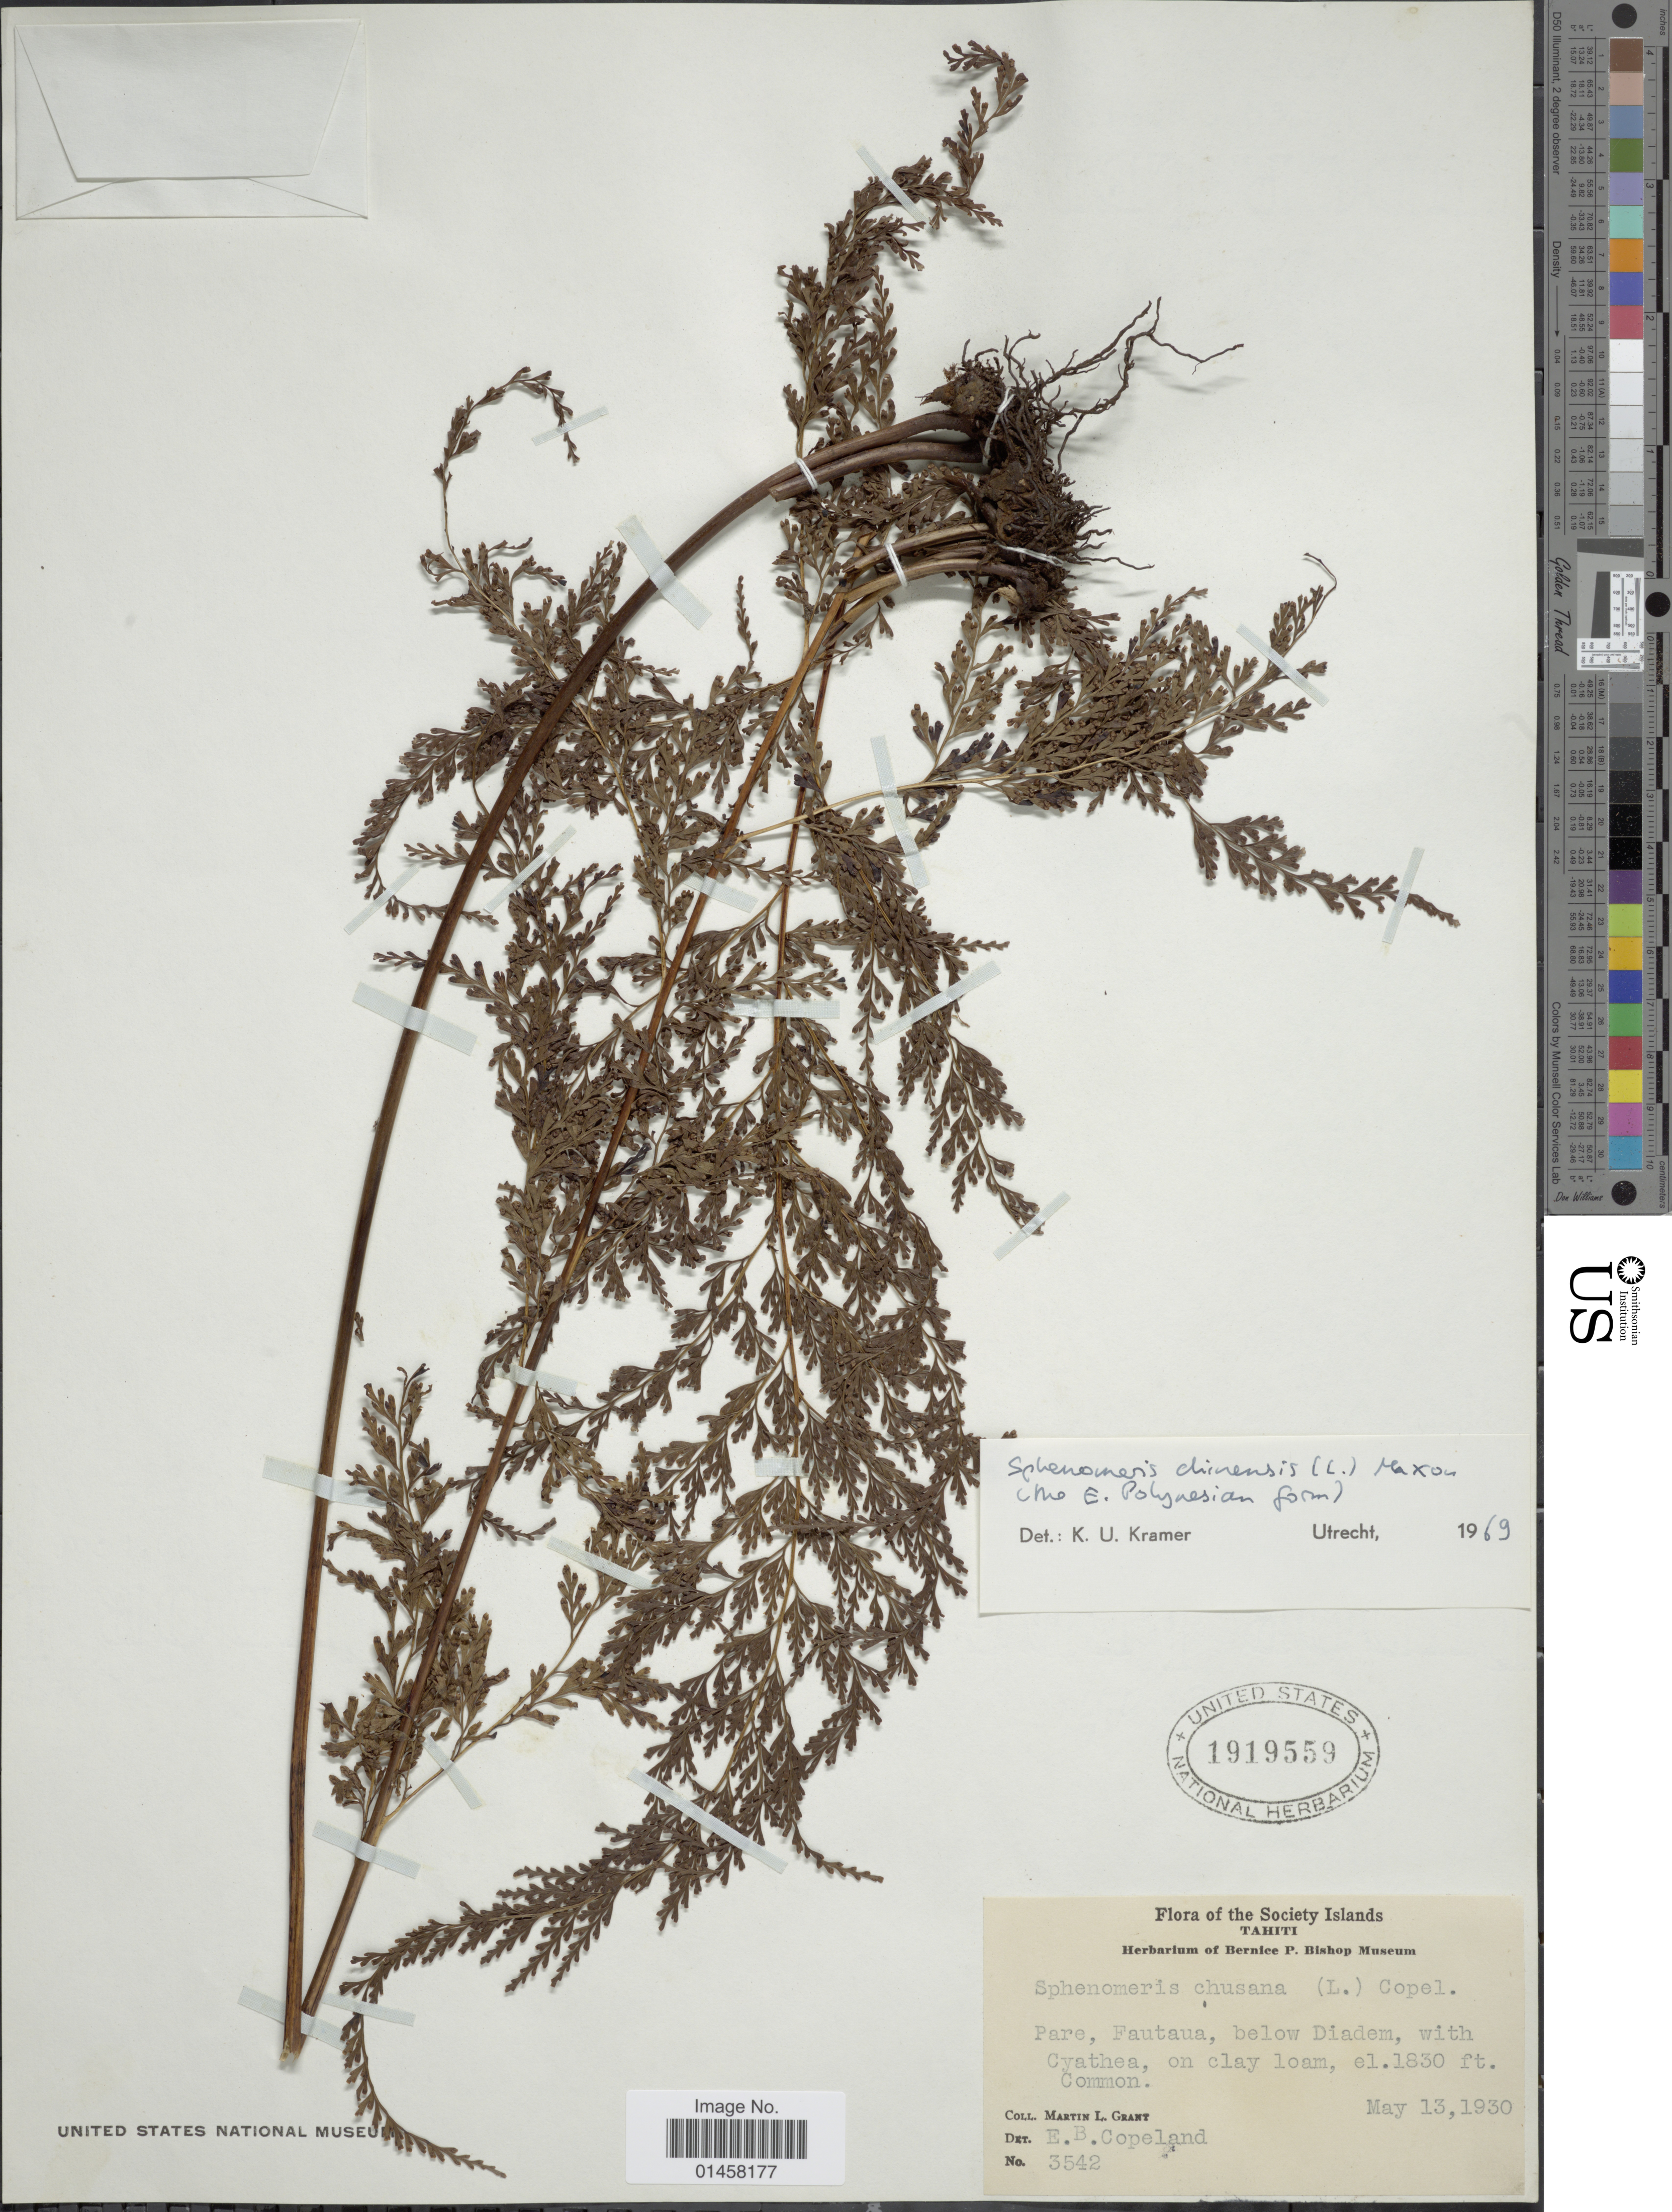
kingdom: Plantae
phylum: Tracheophyta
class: Polypodiopsida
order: Polypodiales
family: Lindsaeaceae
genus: Sphenomeris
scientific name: Sphenomeris chinensis var. chinensis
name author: (L.) Maxon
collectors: M. L. Grant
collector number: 3542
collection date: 1930-05-13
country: French Polynesia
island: Tahiti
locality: The Society Islands. Tahiti. Pare, Fautaua, below Diadem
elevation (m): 558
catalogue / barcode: US 1919559